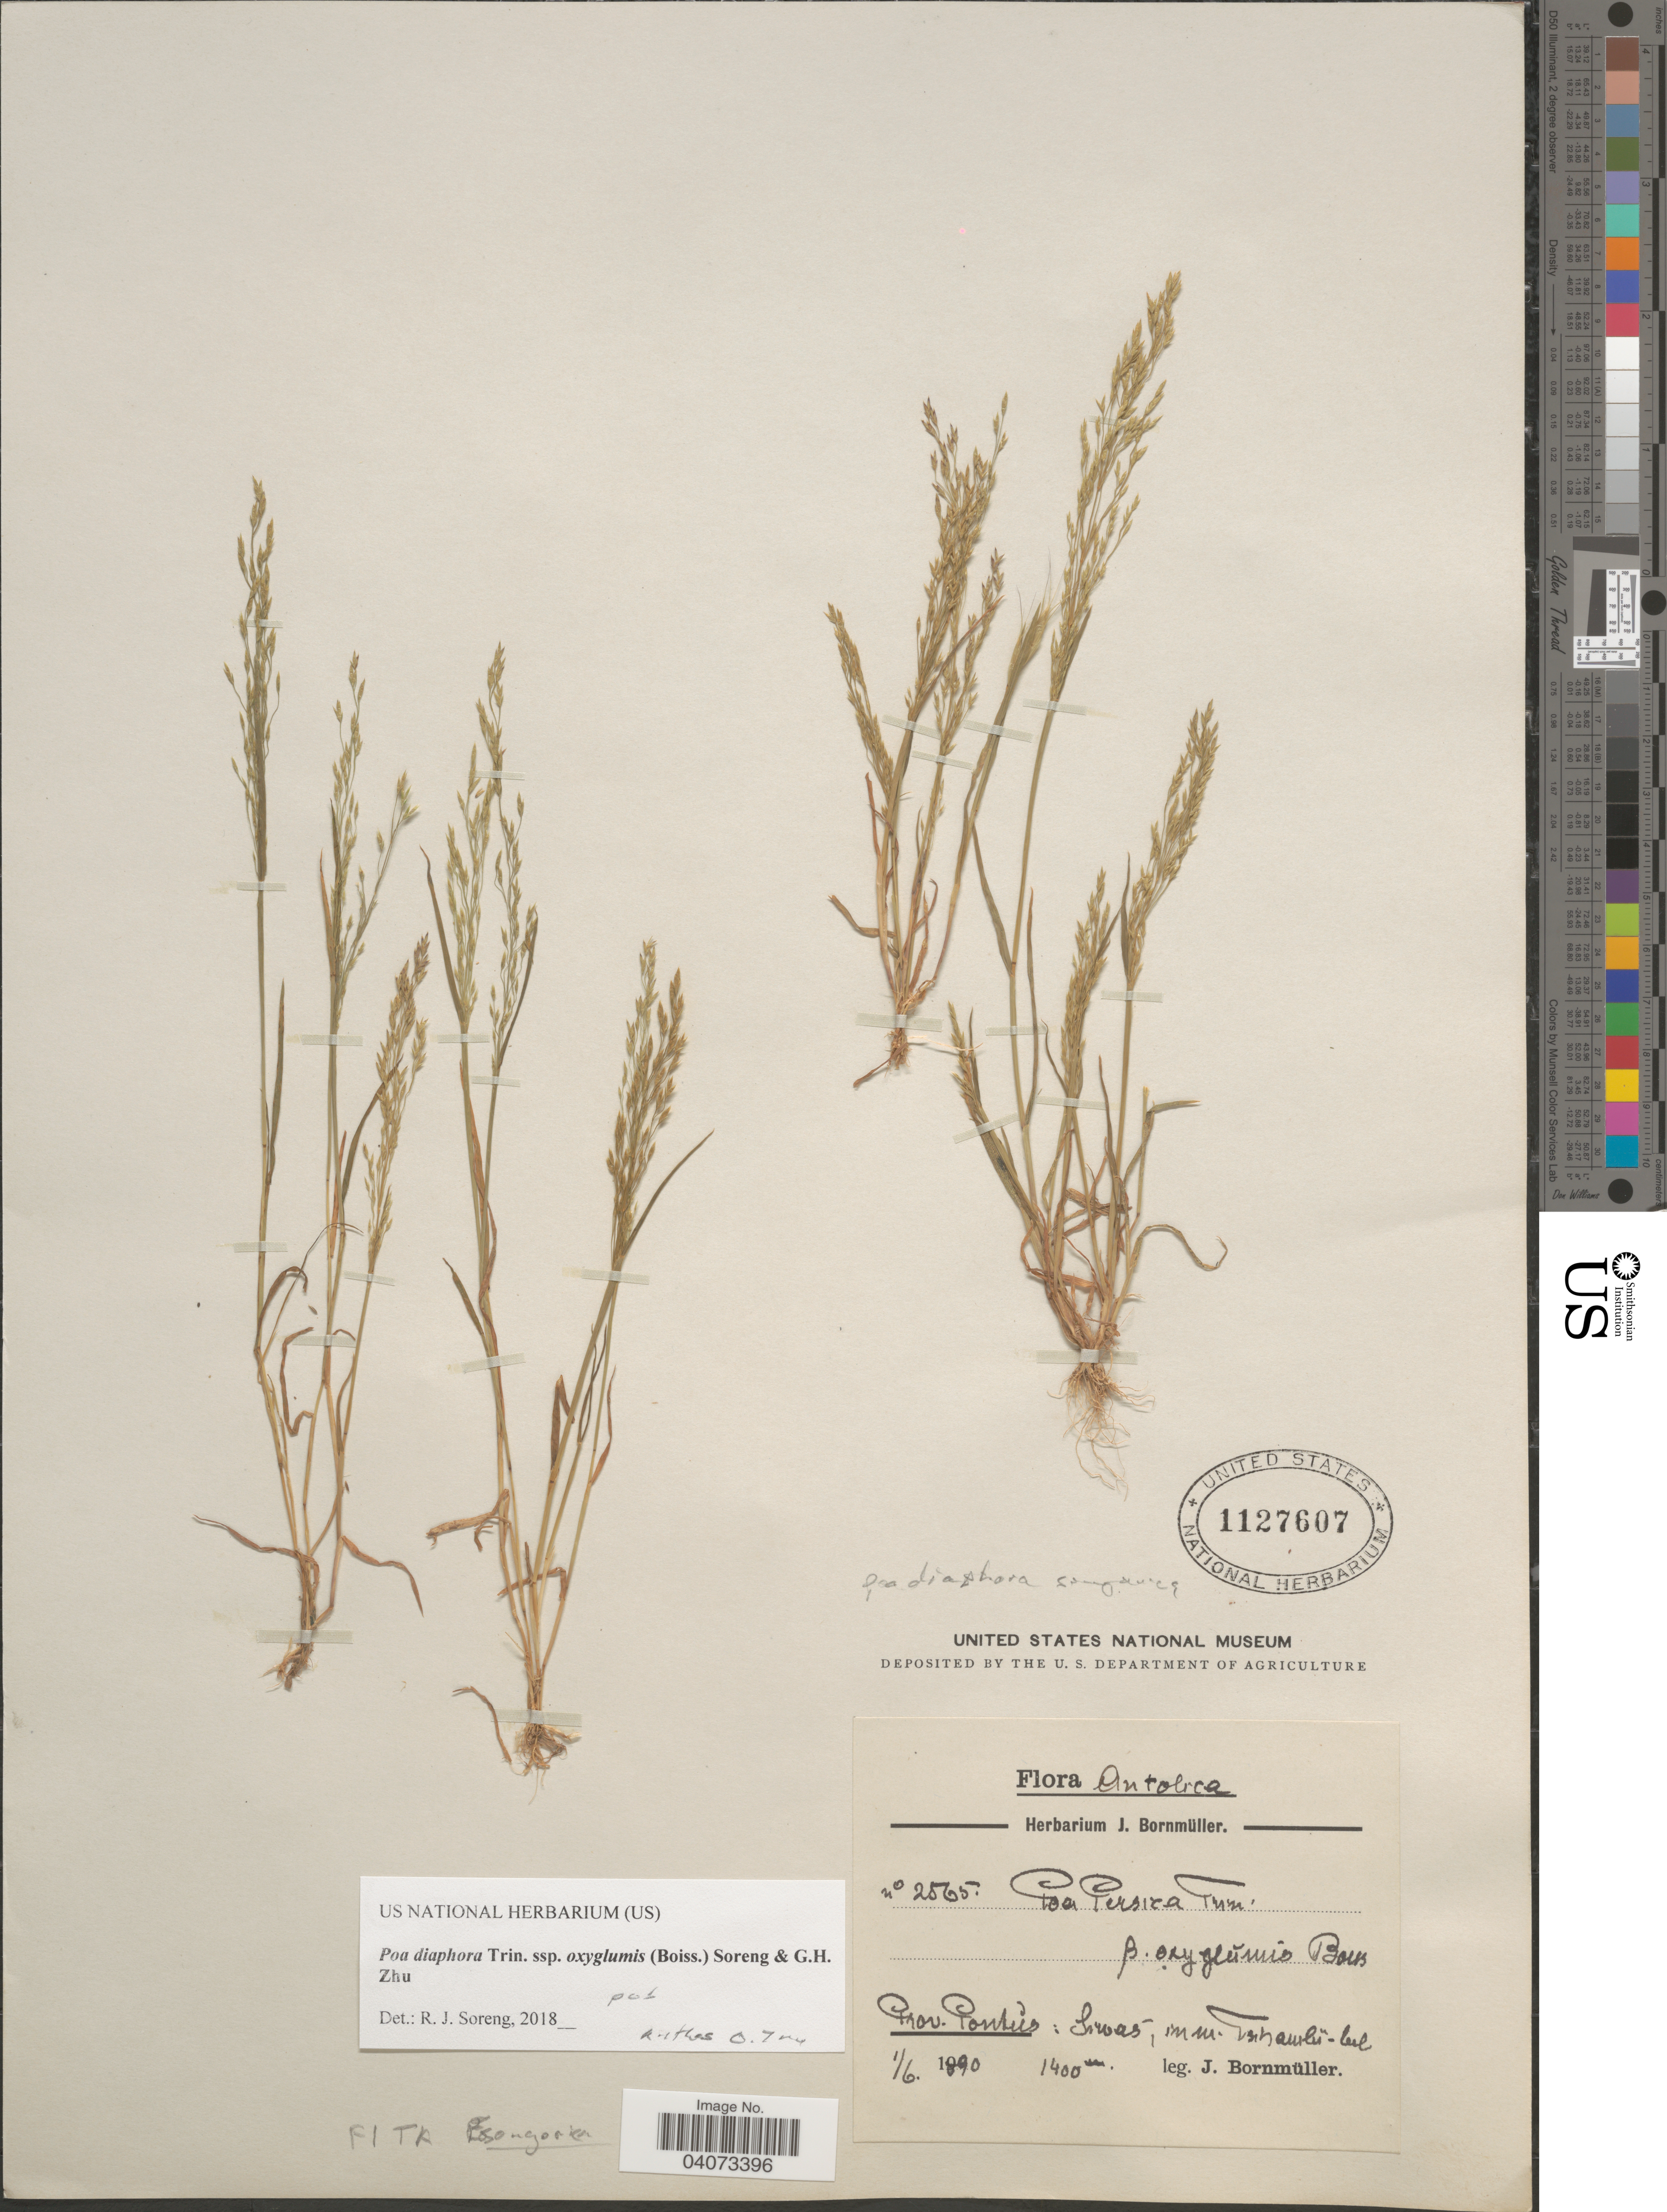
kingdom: Plantae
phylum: Tracheophyta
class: Liliopsida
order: Poales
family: Poaceae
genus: Poa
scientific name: Poa diaphora subsp. oxyglumis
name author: (Boiss.) Soreng & G.H. Zhu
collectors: J. Bornmüller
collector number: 2565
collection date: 1890-06-01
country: Turkey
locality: Antolica. Prov. Pontus: Siwas, im m. Tsihamlu-bul.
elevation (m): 1400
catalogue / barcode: US 1127607